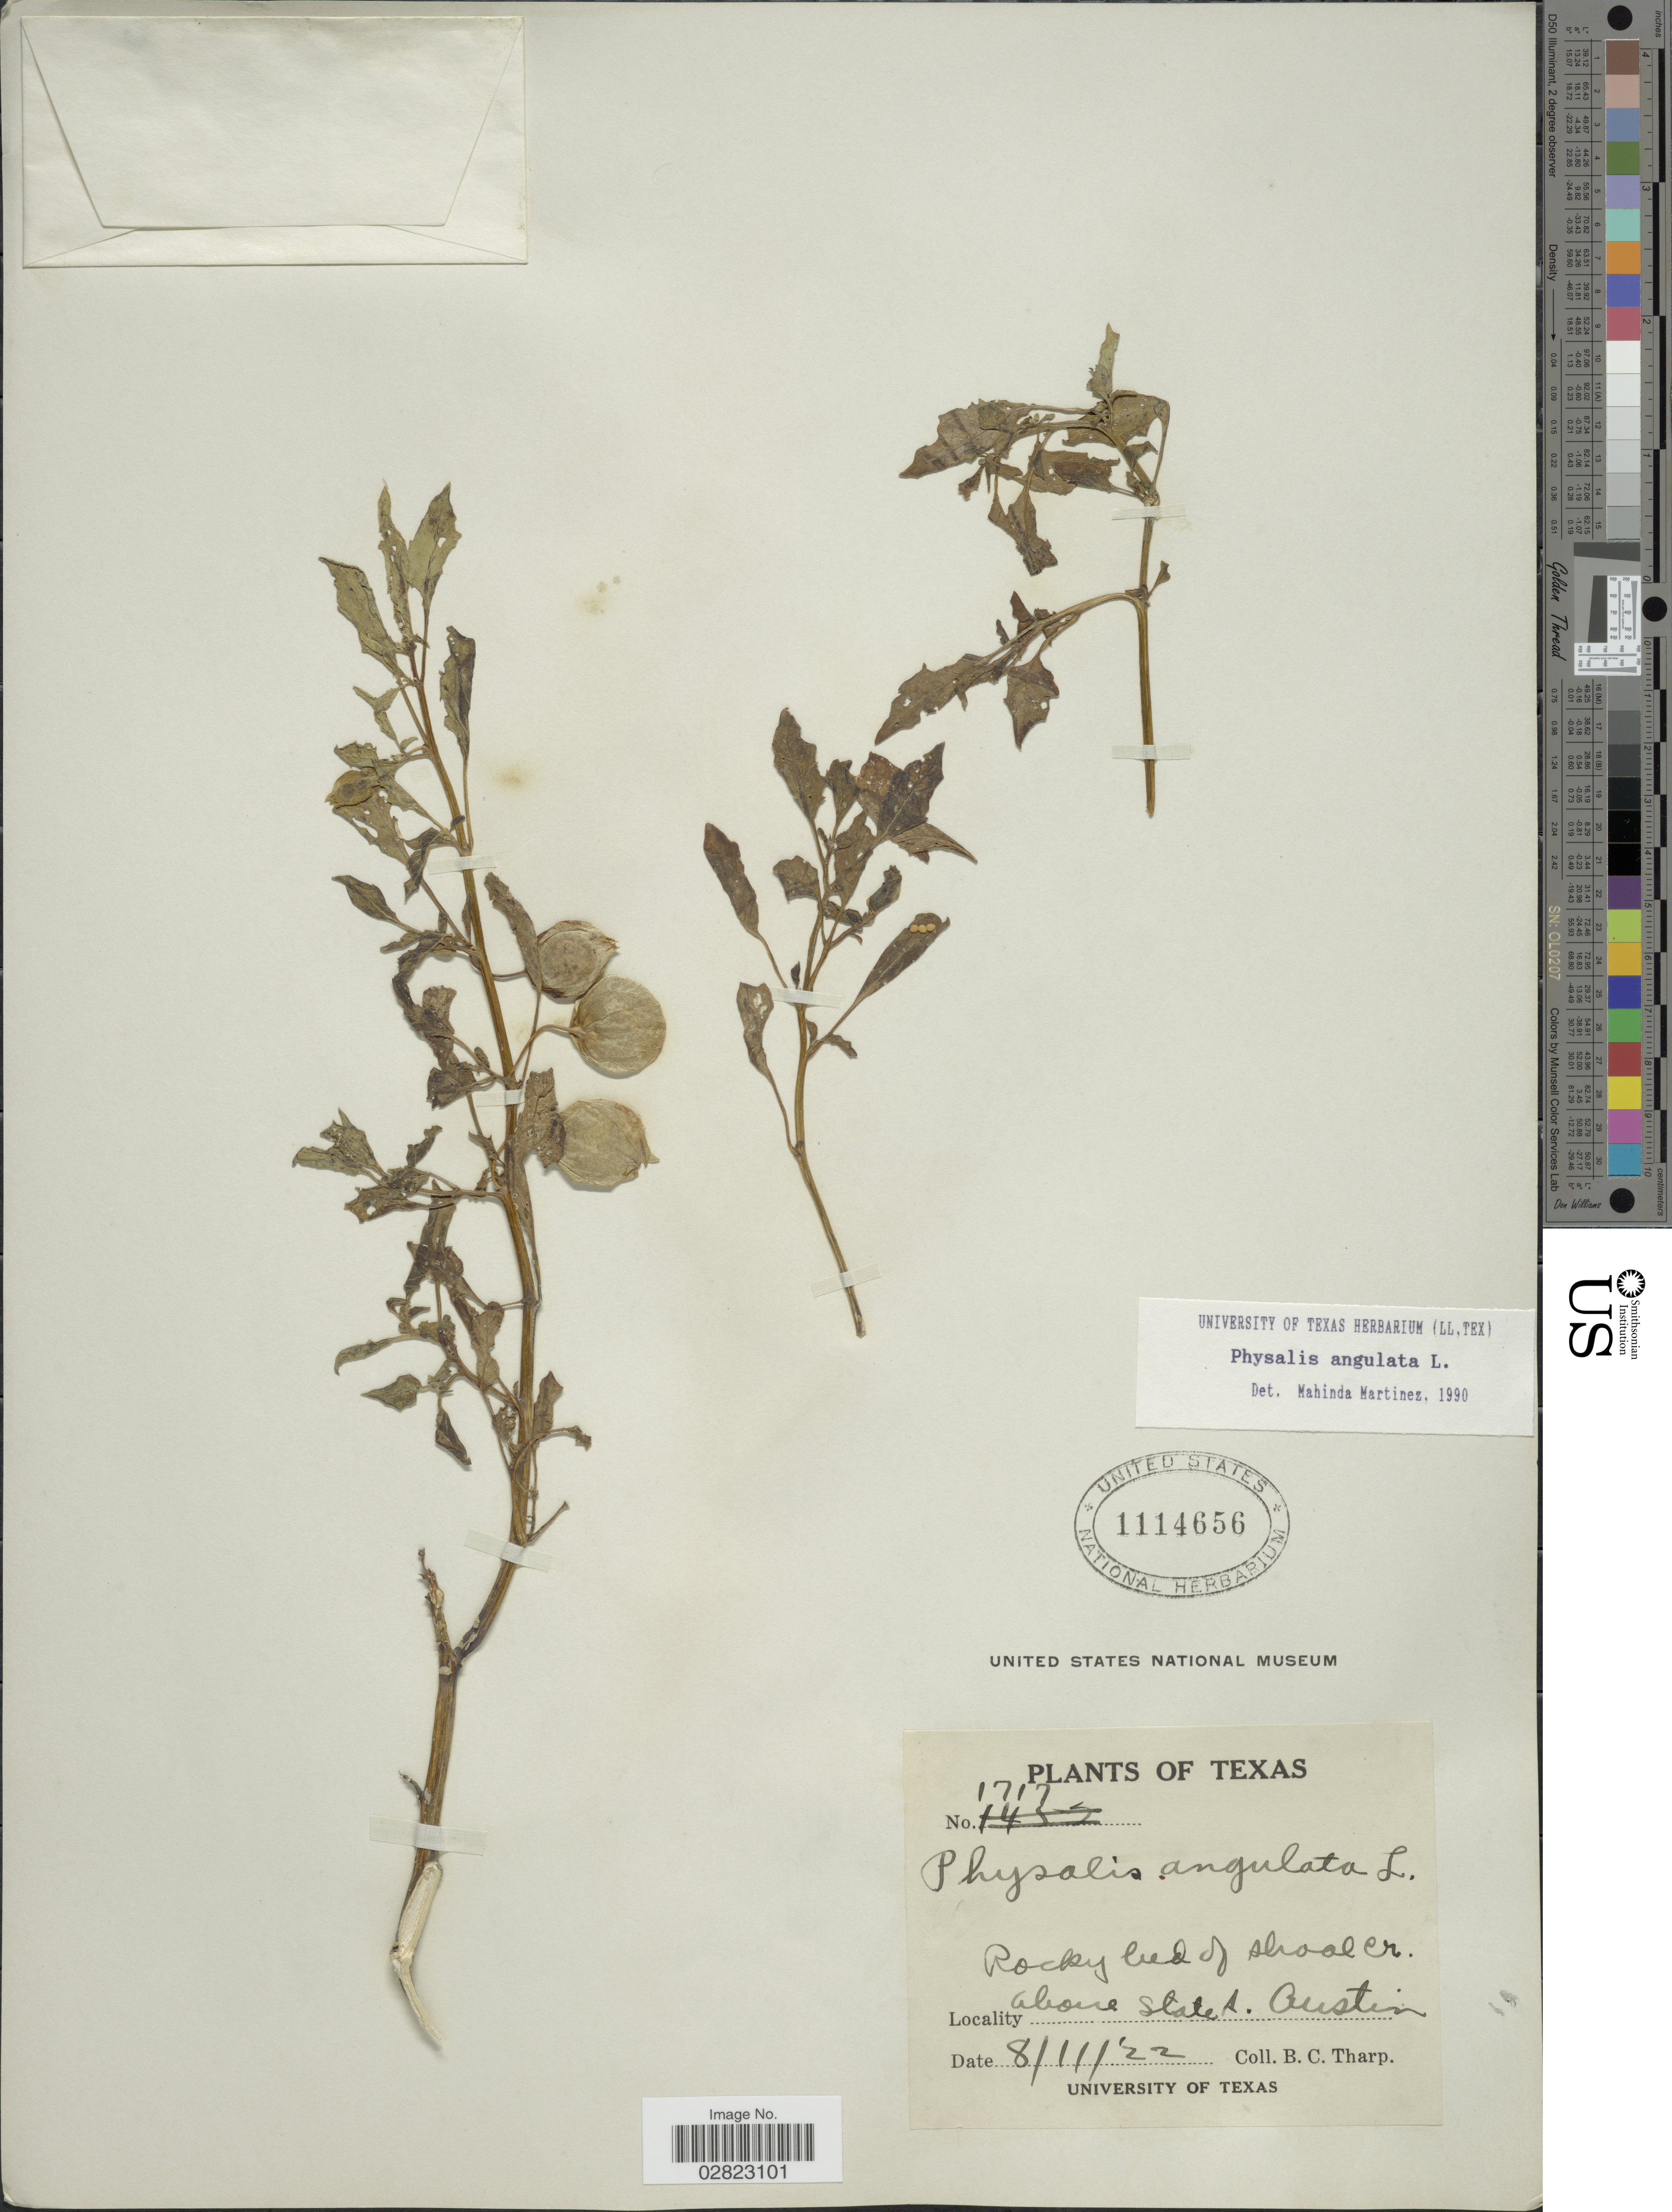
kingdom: Plantae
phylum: Tracheophyta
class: Magnoliopsida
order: Solanales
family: Solanaceae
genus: Physalis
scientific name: Physalis angulata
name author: L.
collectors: B. C. Tharp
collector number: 1717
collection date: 1922-08-11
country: United States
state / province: Texas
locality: Rocky bed of shoal cr., above state 1, Austin.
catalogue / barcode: US 1114656